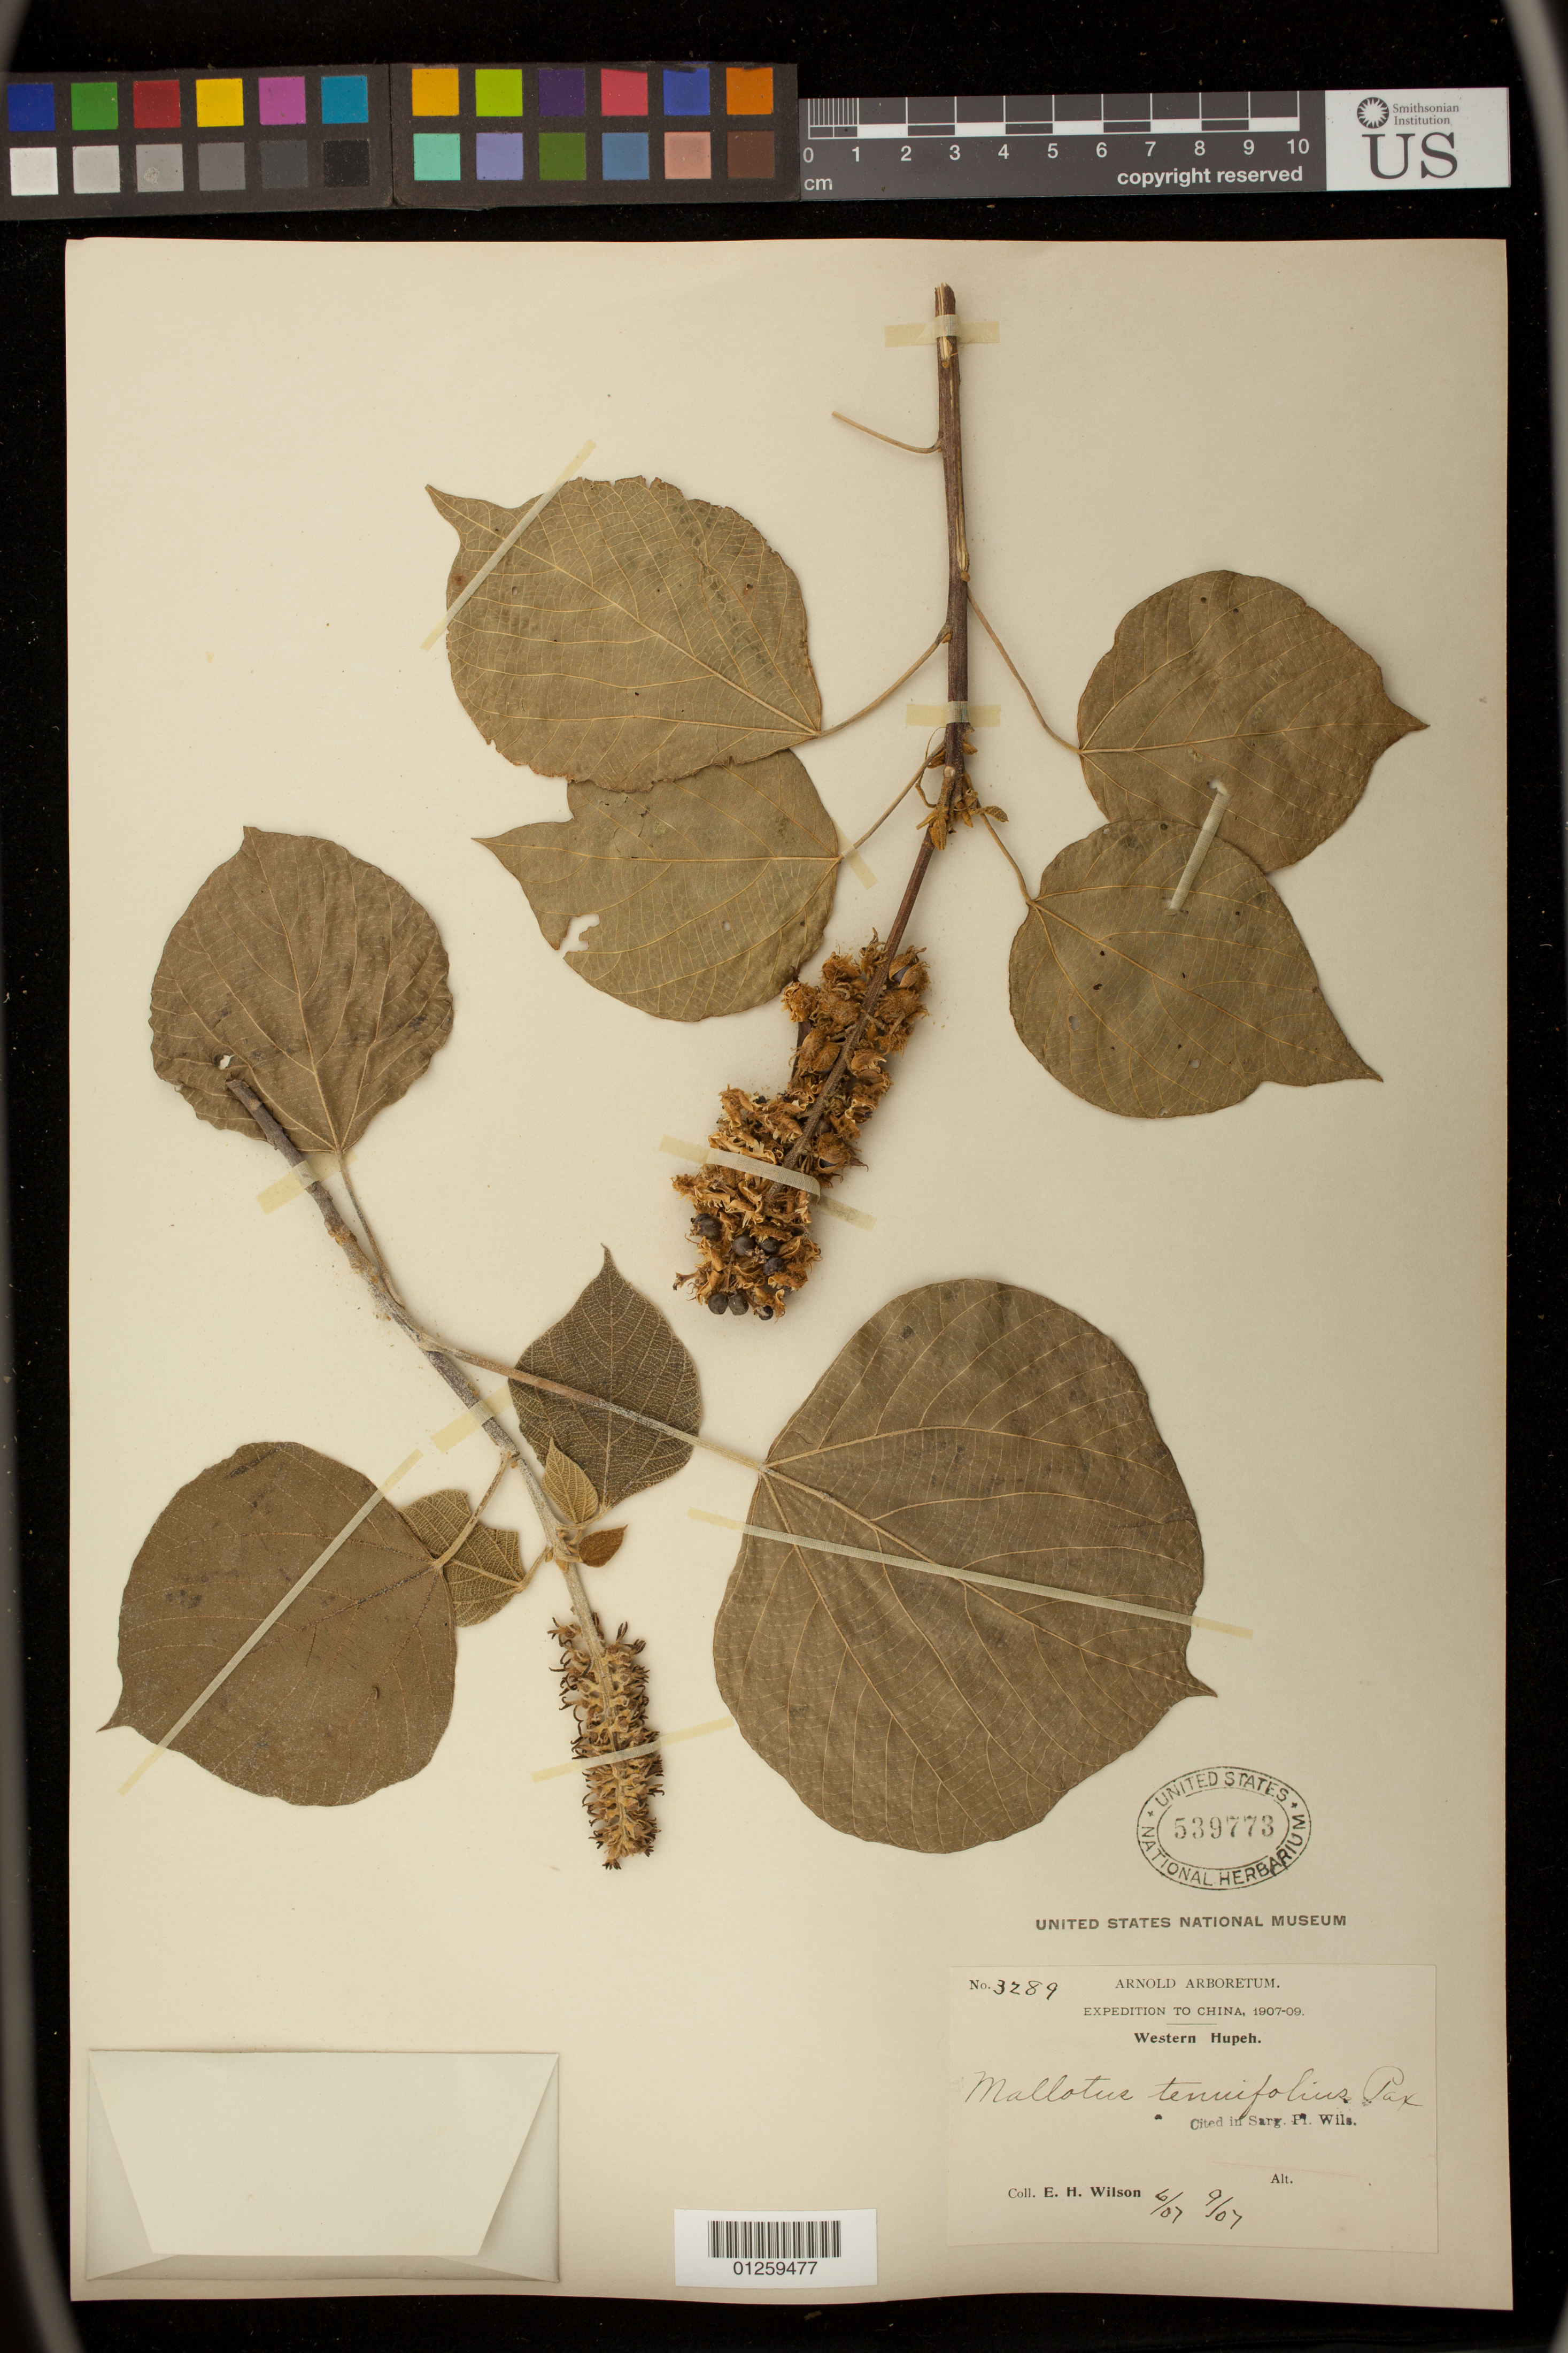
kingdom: Plantae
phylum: Tracheophyta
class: Magnoliopsida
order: Malpighiales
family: Euphorbiaceae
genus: Mallotus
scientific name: Mallotus tenuifolius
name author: Pax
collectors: E. H. Wilson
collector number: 3289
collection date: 1907-06/1907-09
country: China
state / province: Hubei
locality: Western Hupeh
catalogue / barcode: US 539773